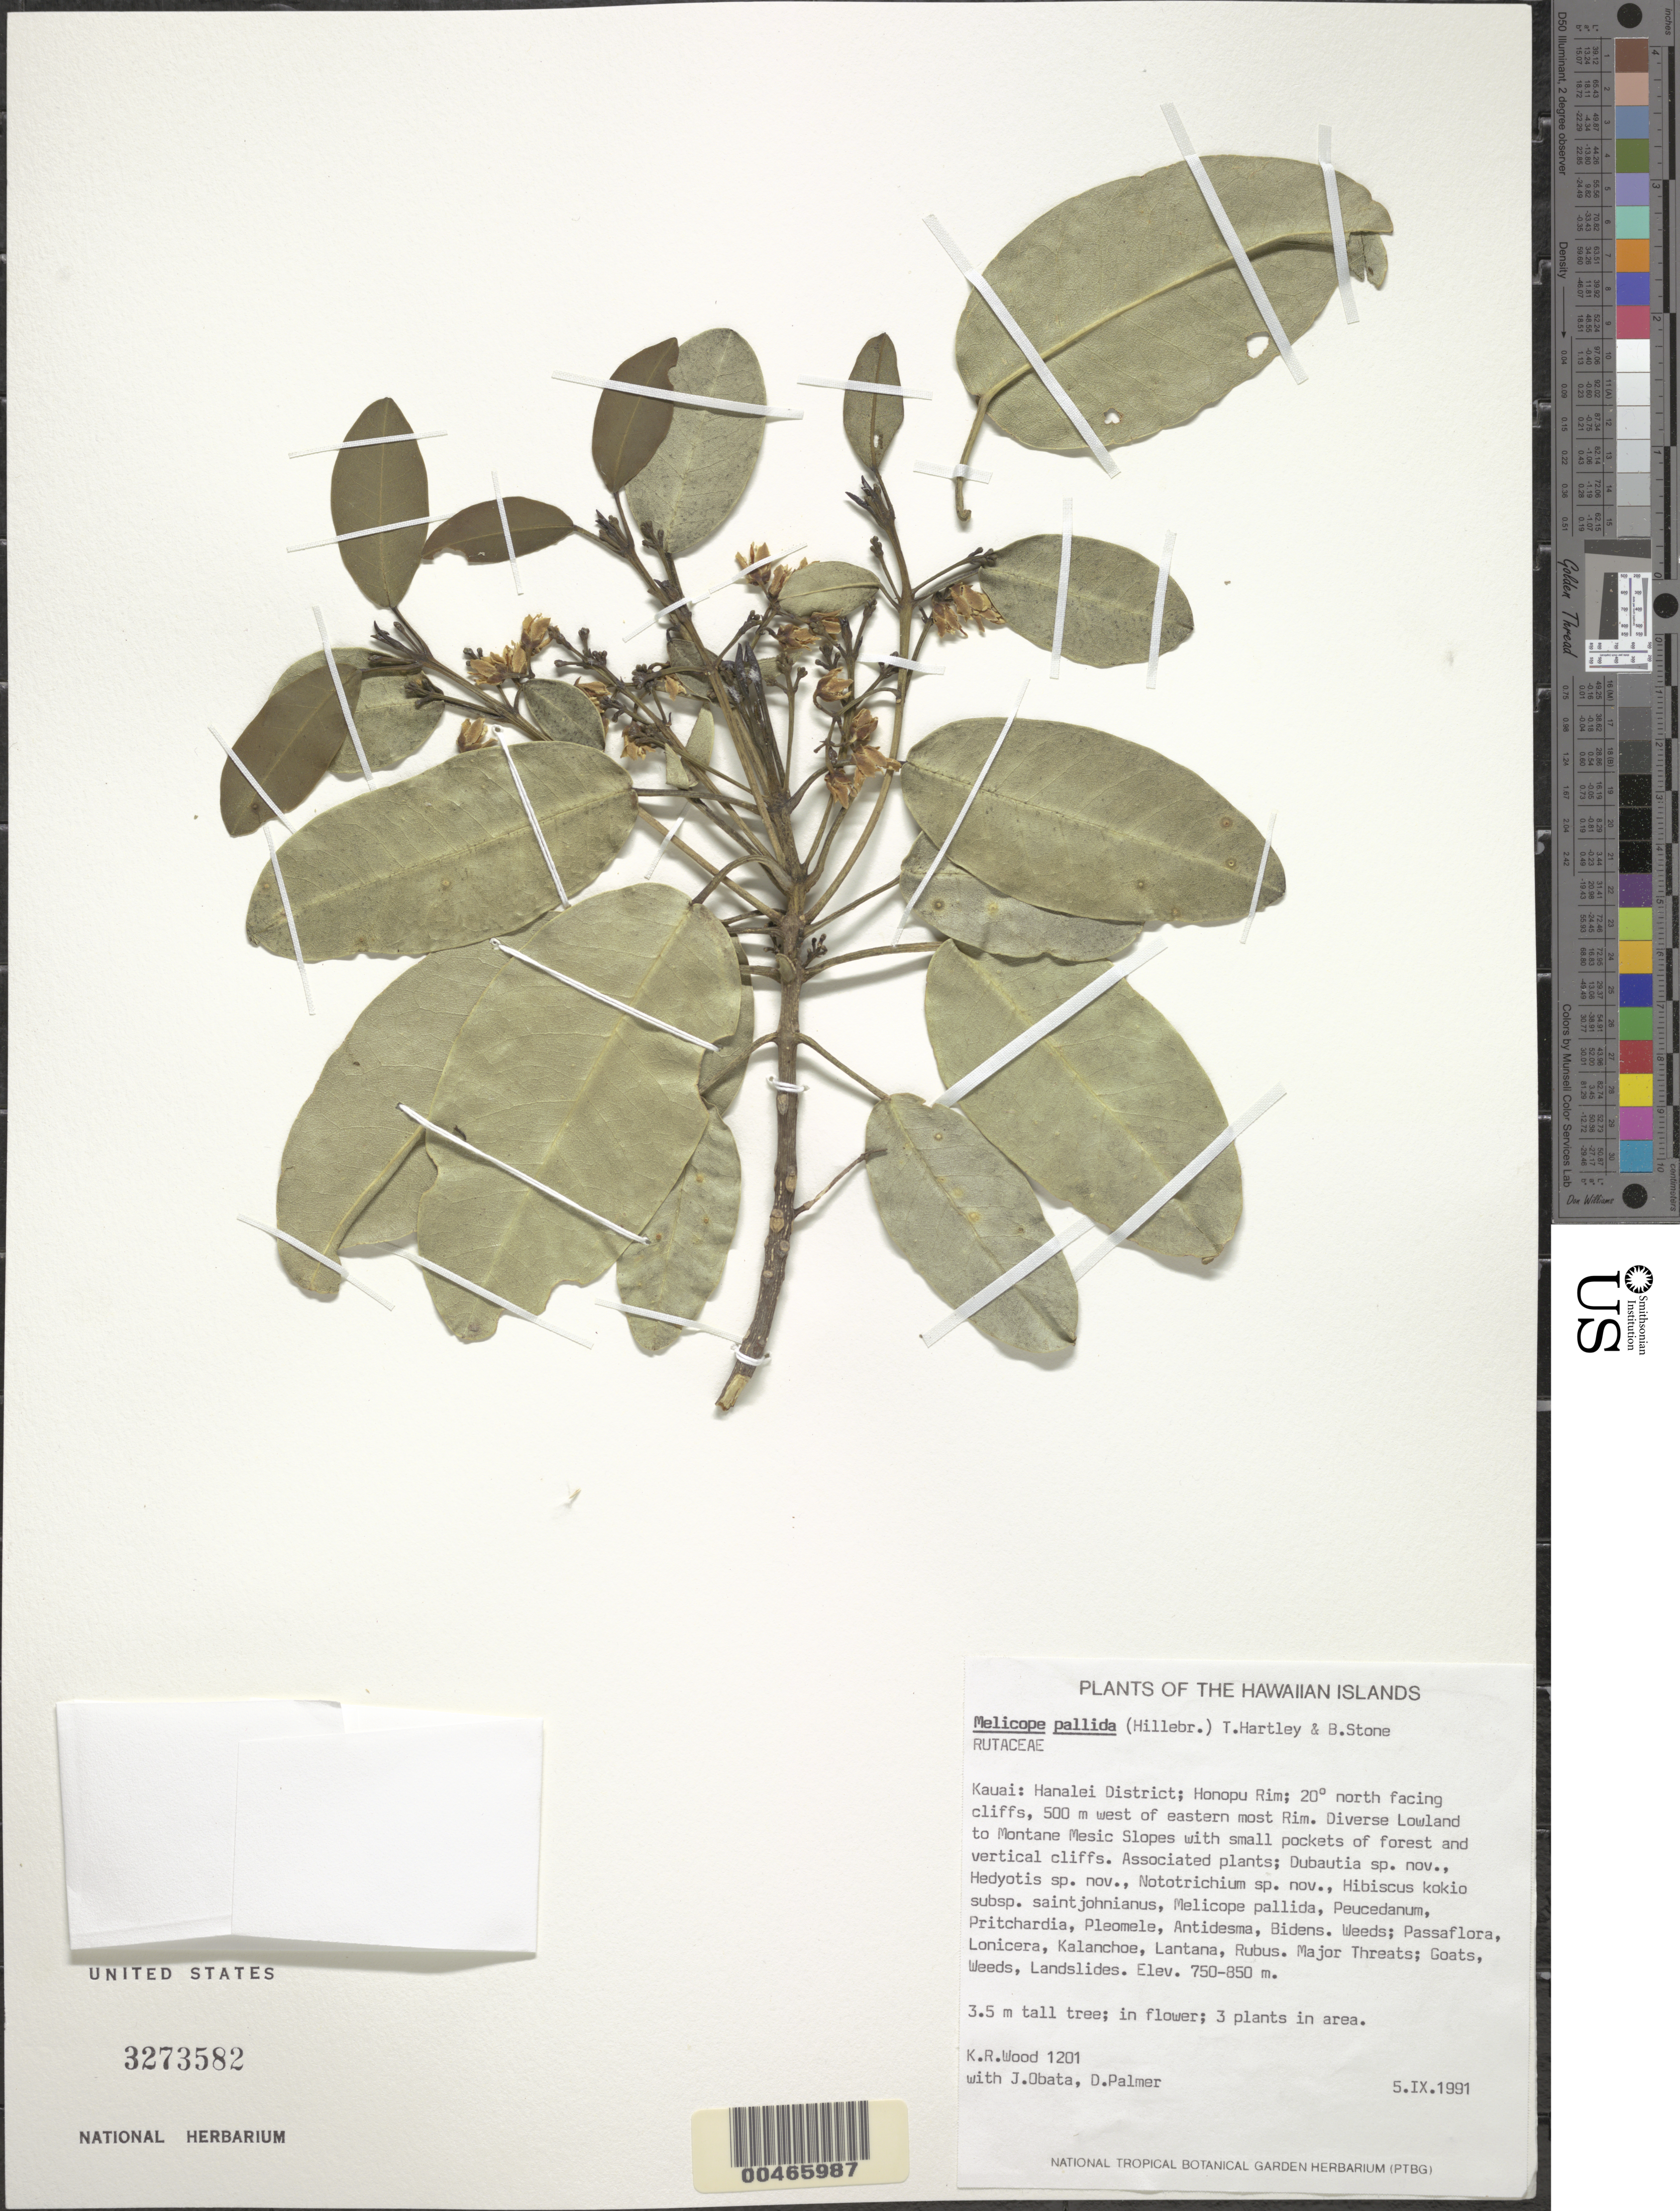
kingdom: Plantae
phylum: Tracheophyta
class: Magnoliopsida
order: Sapindales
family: Rutaceae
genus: Melicope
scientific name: Melicope pallida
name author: (Hillebr.) T.G. Hartley & B.C. Stone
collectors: K. R. Wood, J. Obata & D. Palmer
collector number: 1201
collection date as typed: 5 Sep 1991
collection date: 1991-09-05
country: United States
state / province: Hawaii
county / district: Kauai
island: Kaua'i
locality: Hanalei District; Hanapu Rim; 20 degrees N facing cliffs, 500 m W of eastern most Rim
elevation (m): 750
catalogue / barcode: US 3273582